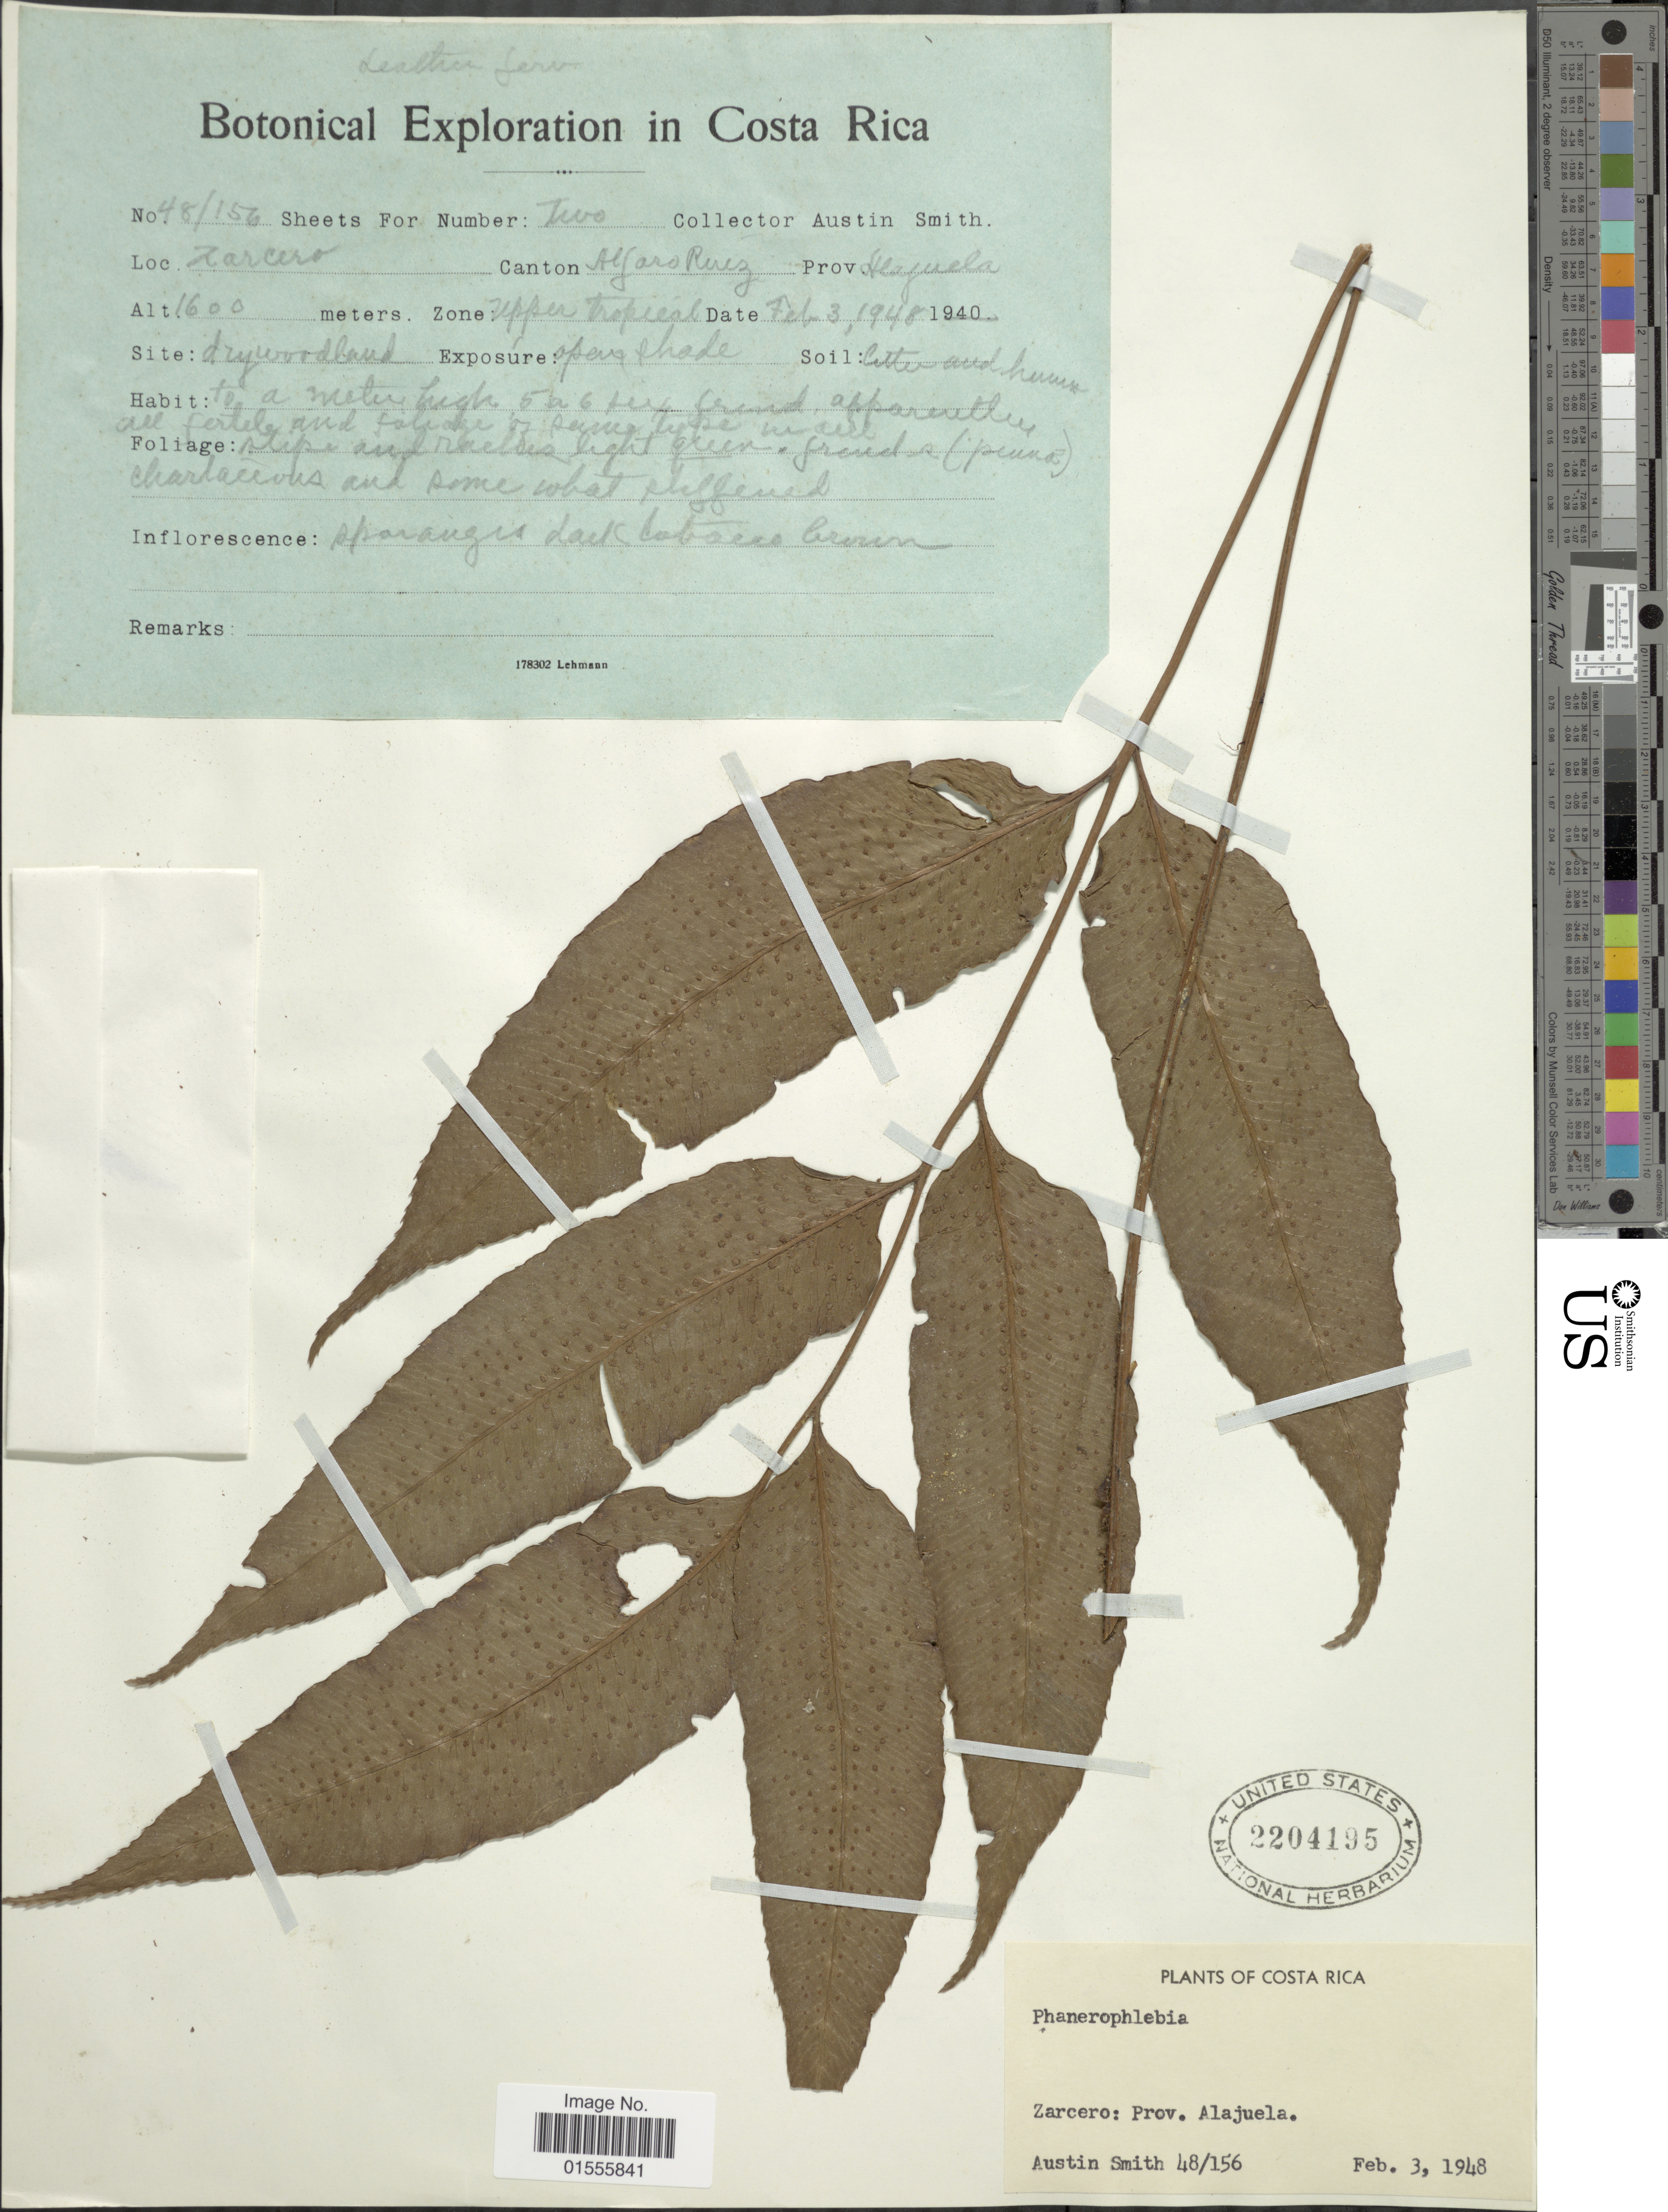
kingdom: Plantae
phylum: Tracheophyta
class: Polypodiopsida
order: Polypodiales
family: Dryopteridaceae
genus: Phanerophlebia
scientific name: Phanerophlebia juglandifolia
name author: (Willd.) J. Sm.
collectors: Aust P. Smith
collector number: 48/156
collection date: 1948-02-03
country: Costa Rica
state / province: Alajuela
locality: Zarcero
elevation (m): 1600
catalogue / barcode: US 2204195